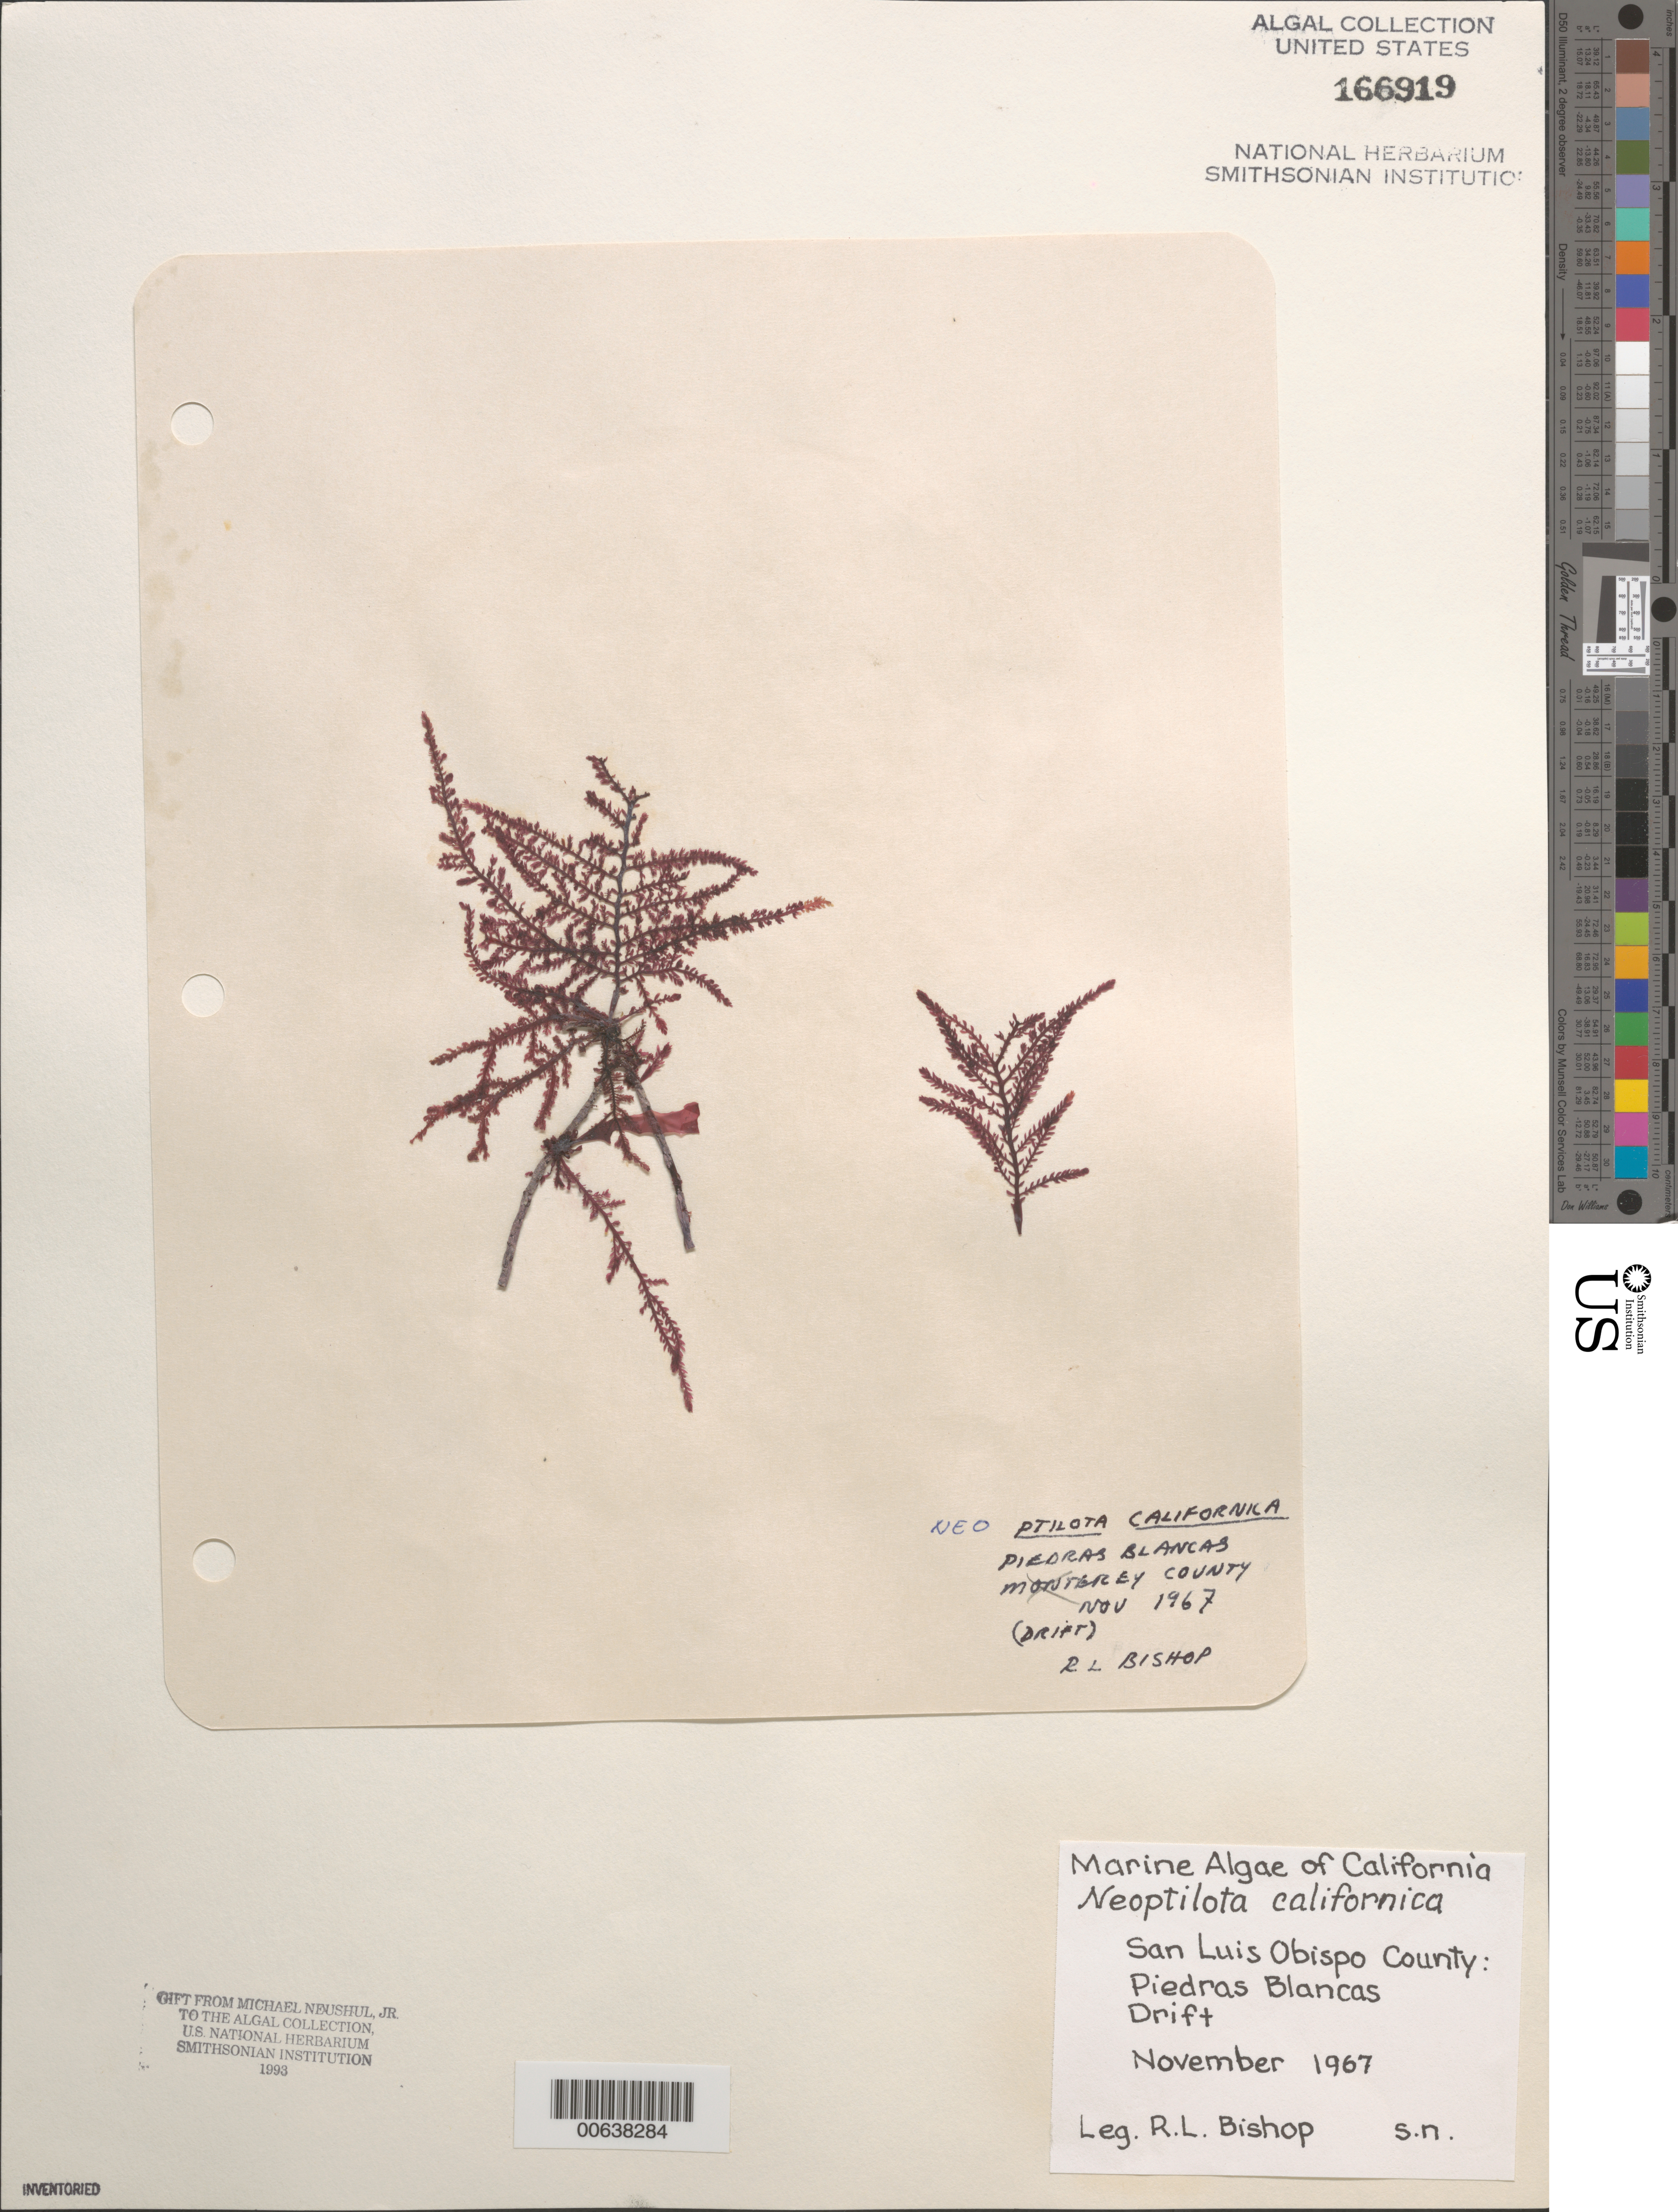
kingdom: Plantae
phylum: Rhodophyta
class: Florideophyceae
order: Ceramiales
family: Wrangeliaceae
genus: Ptilota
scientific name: Ptilota densa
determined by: Algae name updating Project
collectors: R. L. Bishop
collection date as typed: Nov 1967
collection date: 1967-11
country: United States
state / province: California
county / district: San Luis Obispo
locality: Piedras Blancas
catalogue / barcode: US 166919